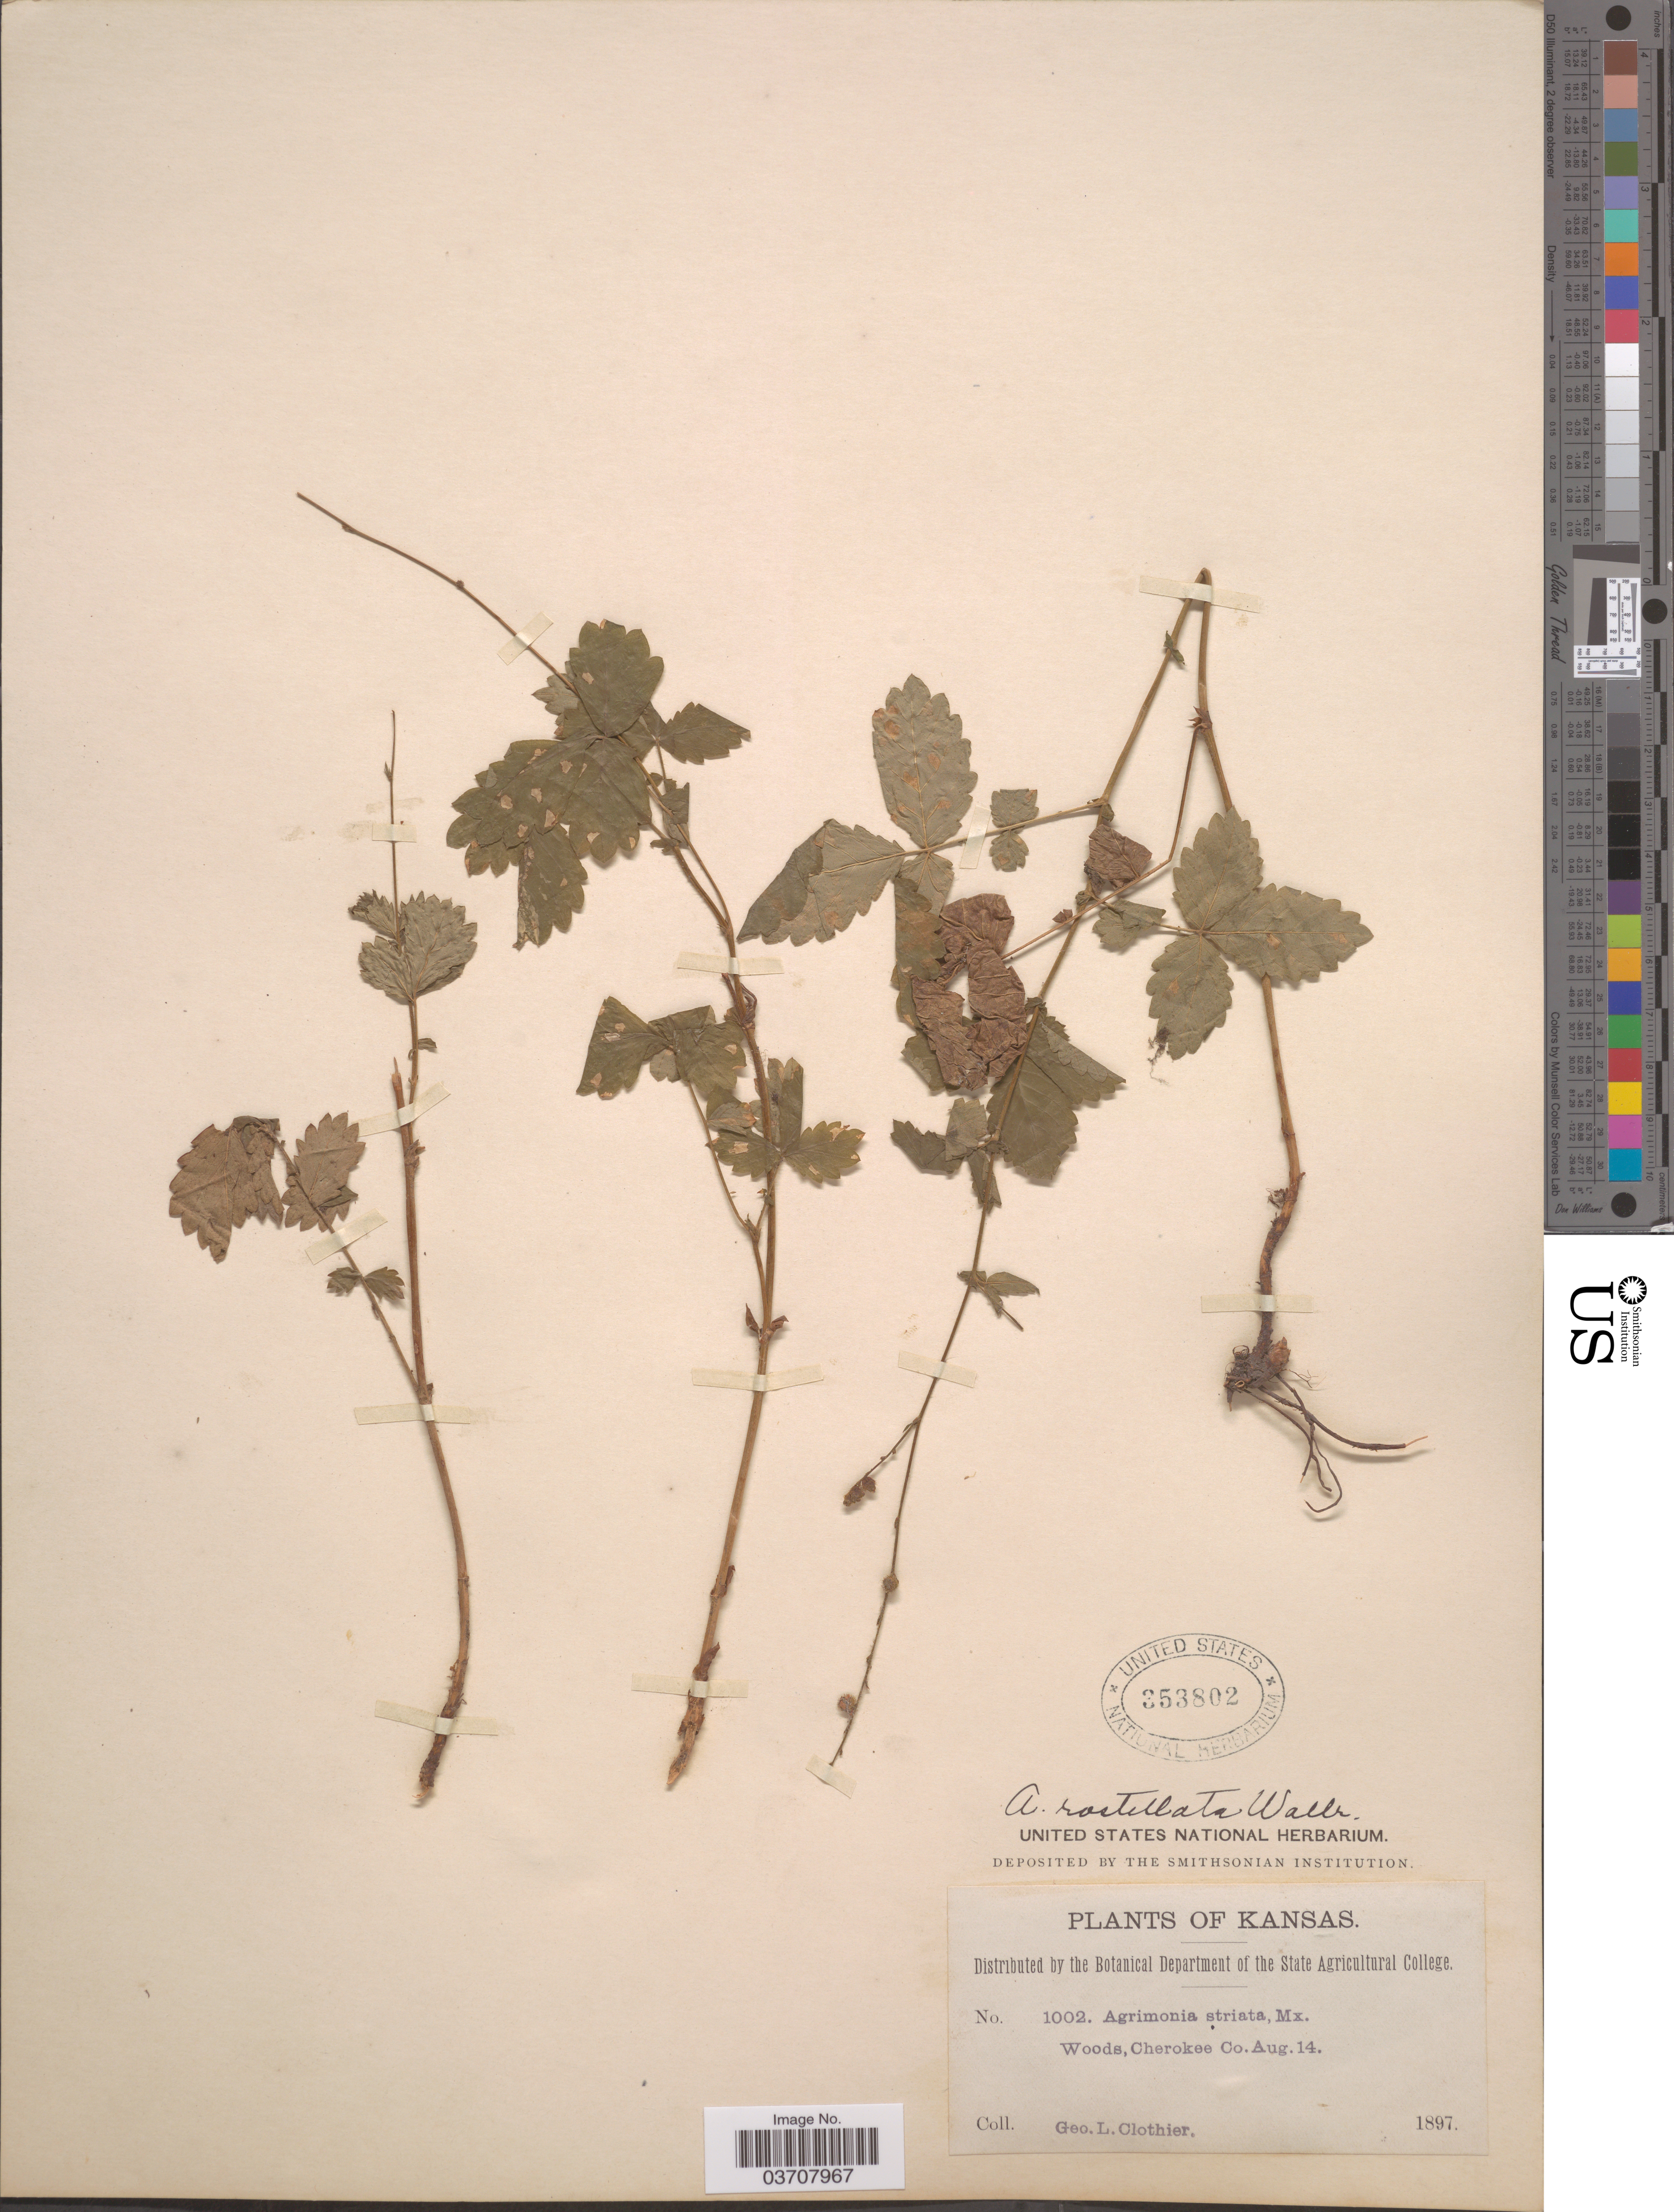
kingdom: Plantae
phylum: Tracheophyta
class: Magnoliopsida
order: Rosales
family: Rosaceae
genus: Agrimonia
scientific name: Agrimonia rostellata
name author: Wallr.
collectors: G. Clothier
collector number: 1002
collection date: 1897-08-14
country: United States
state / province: Kansas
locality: Cherokee Co.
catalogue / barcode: US 353802